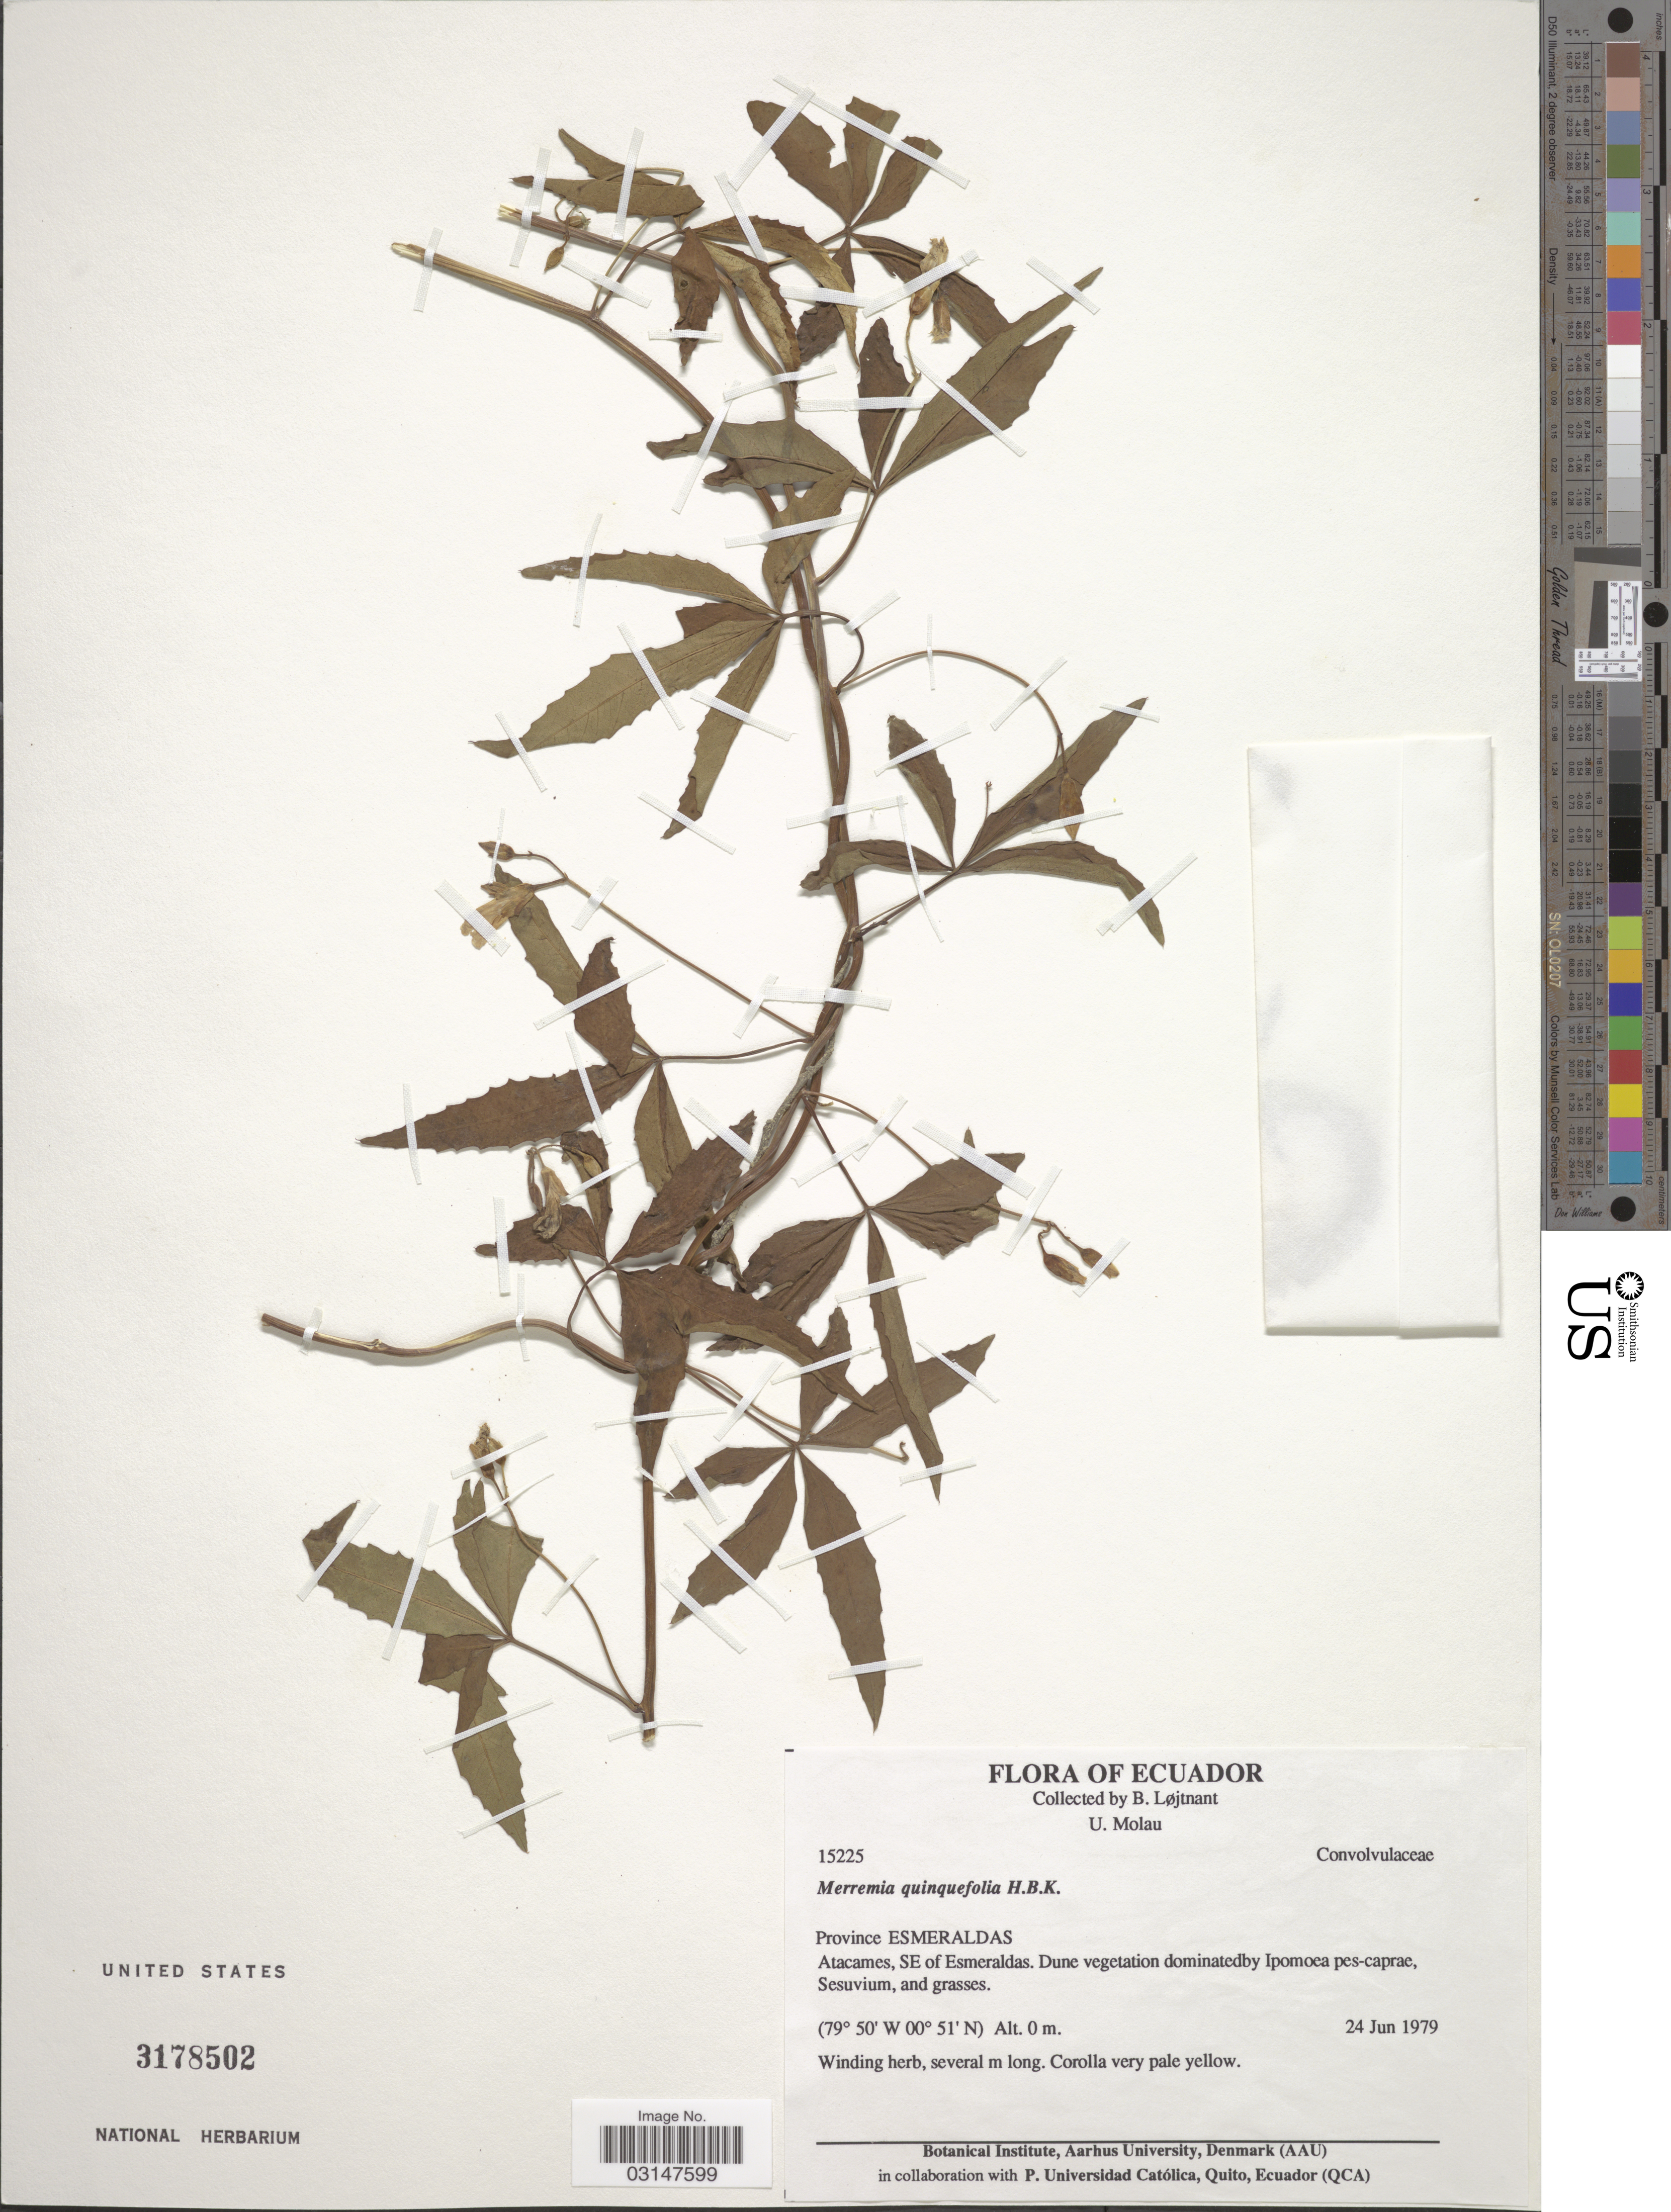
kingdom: Plantae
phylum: Tracheophyta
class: Magnoliopsida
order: Solanales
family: Convolvulaceae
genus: Distimake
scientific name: Distimake quinquefolius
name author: (L.) A. R. Simões & Staples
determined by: Strong, Mark T., (BOT), Smithsonian Institution - National Museum of Natural History (UNITED STATES)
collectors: B. Löjtnant & U. Molau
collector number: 15225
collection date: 1979-06-24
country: Ecuador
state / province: Esmeraldas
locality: Atacames, SE of Esmeraldas.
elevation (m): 0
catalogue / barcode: US 3178502